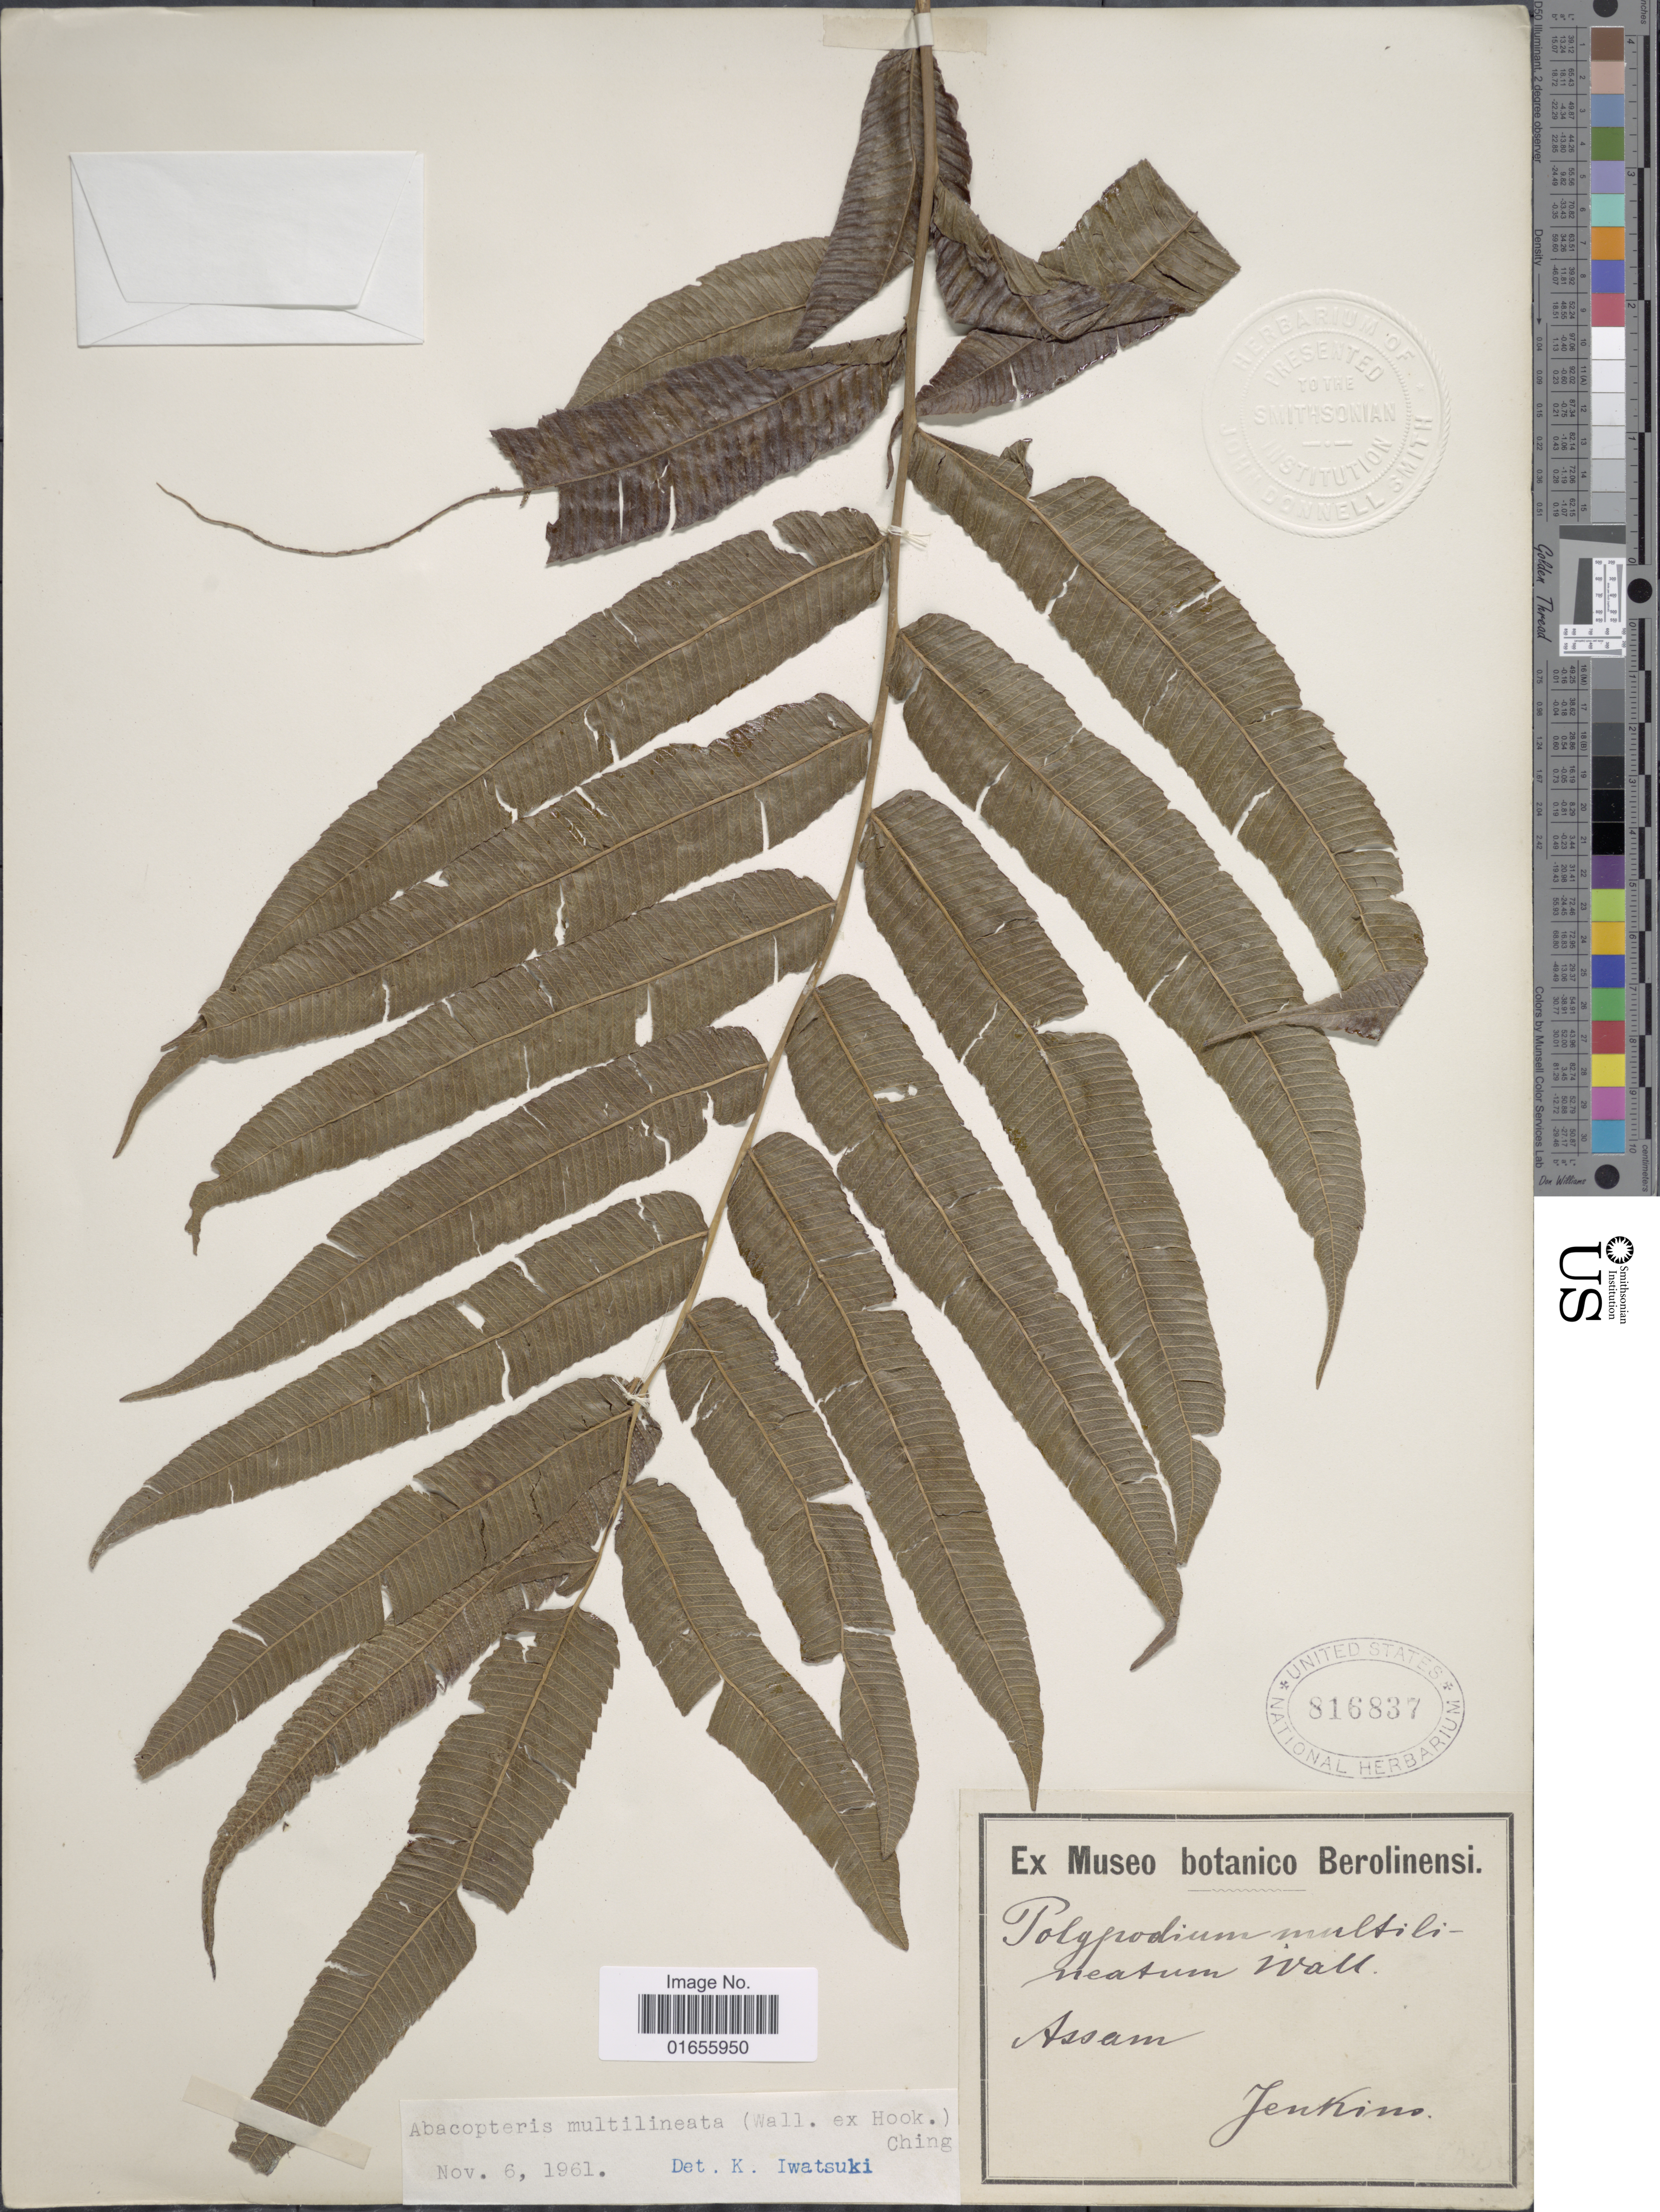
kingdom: Plantae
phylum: Tracheophyta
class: Polypodiopsida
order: Polypodiales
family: Thelypteridaceae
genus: Pronephrium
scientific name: Pronephrium nudatum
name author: (Roxb.) Holttum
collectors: -. Jenkins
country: India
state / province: Assam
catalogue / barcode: US 816837